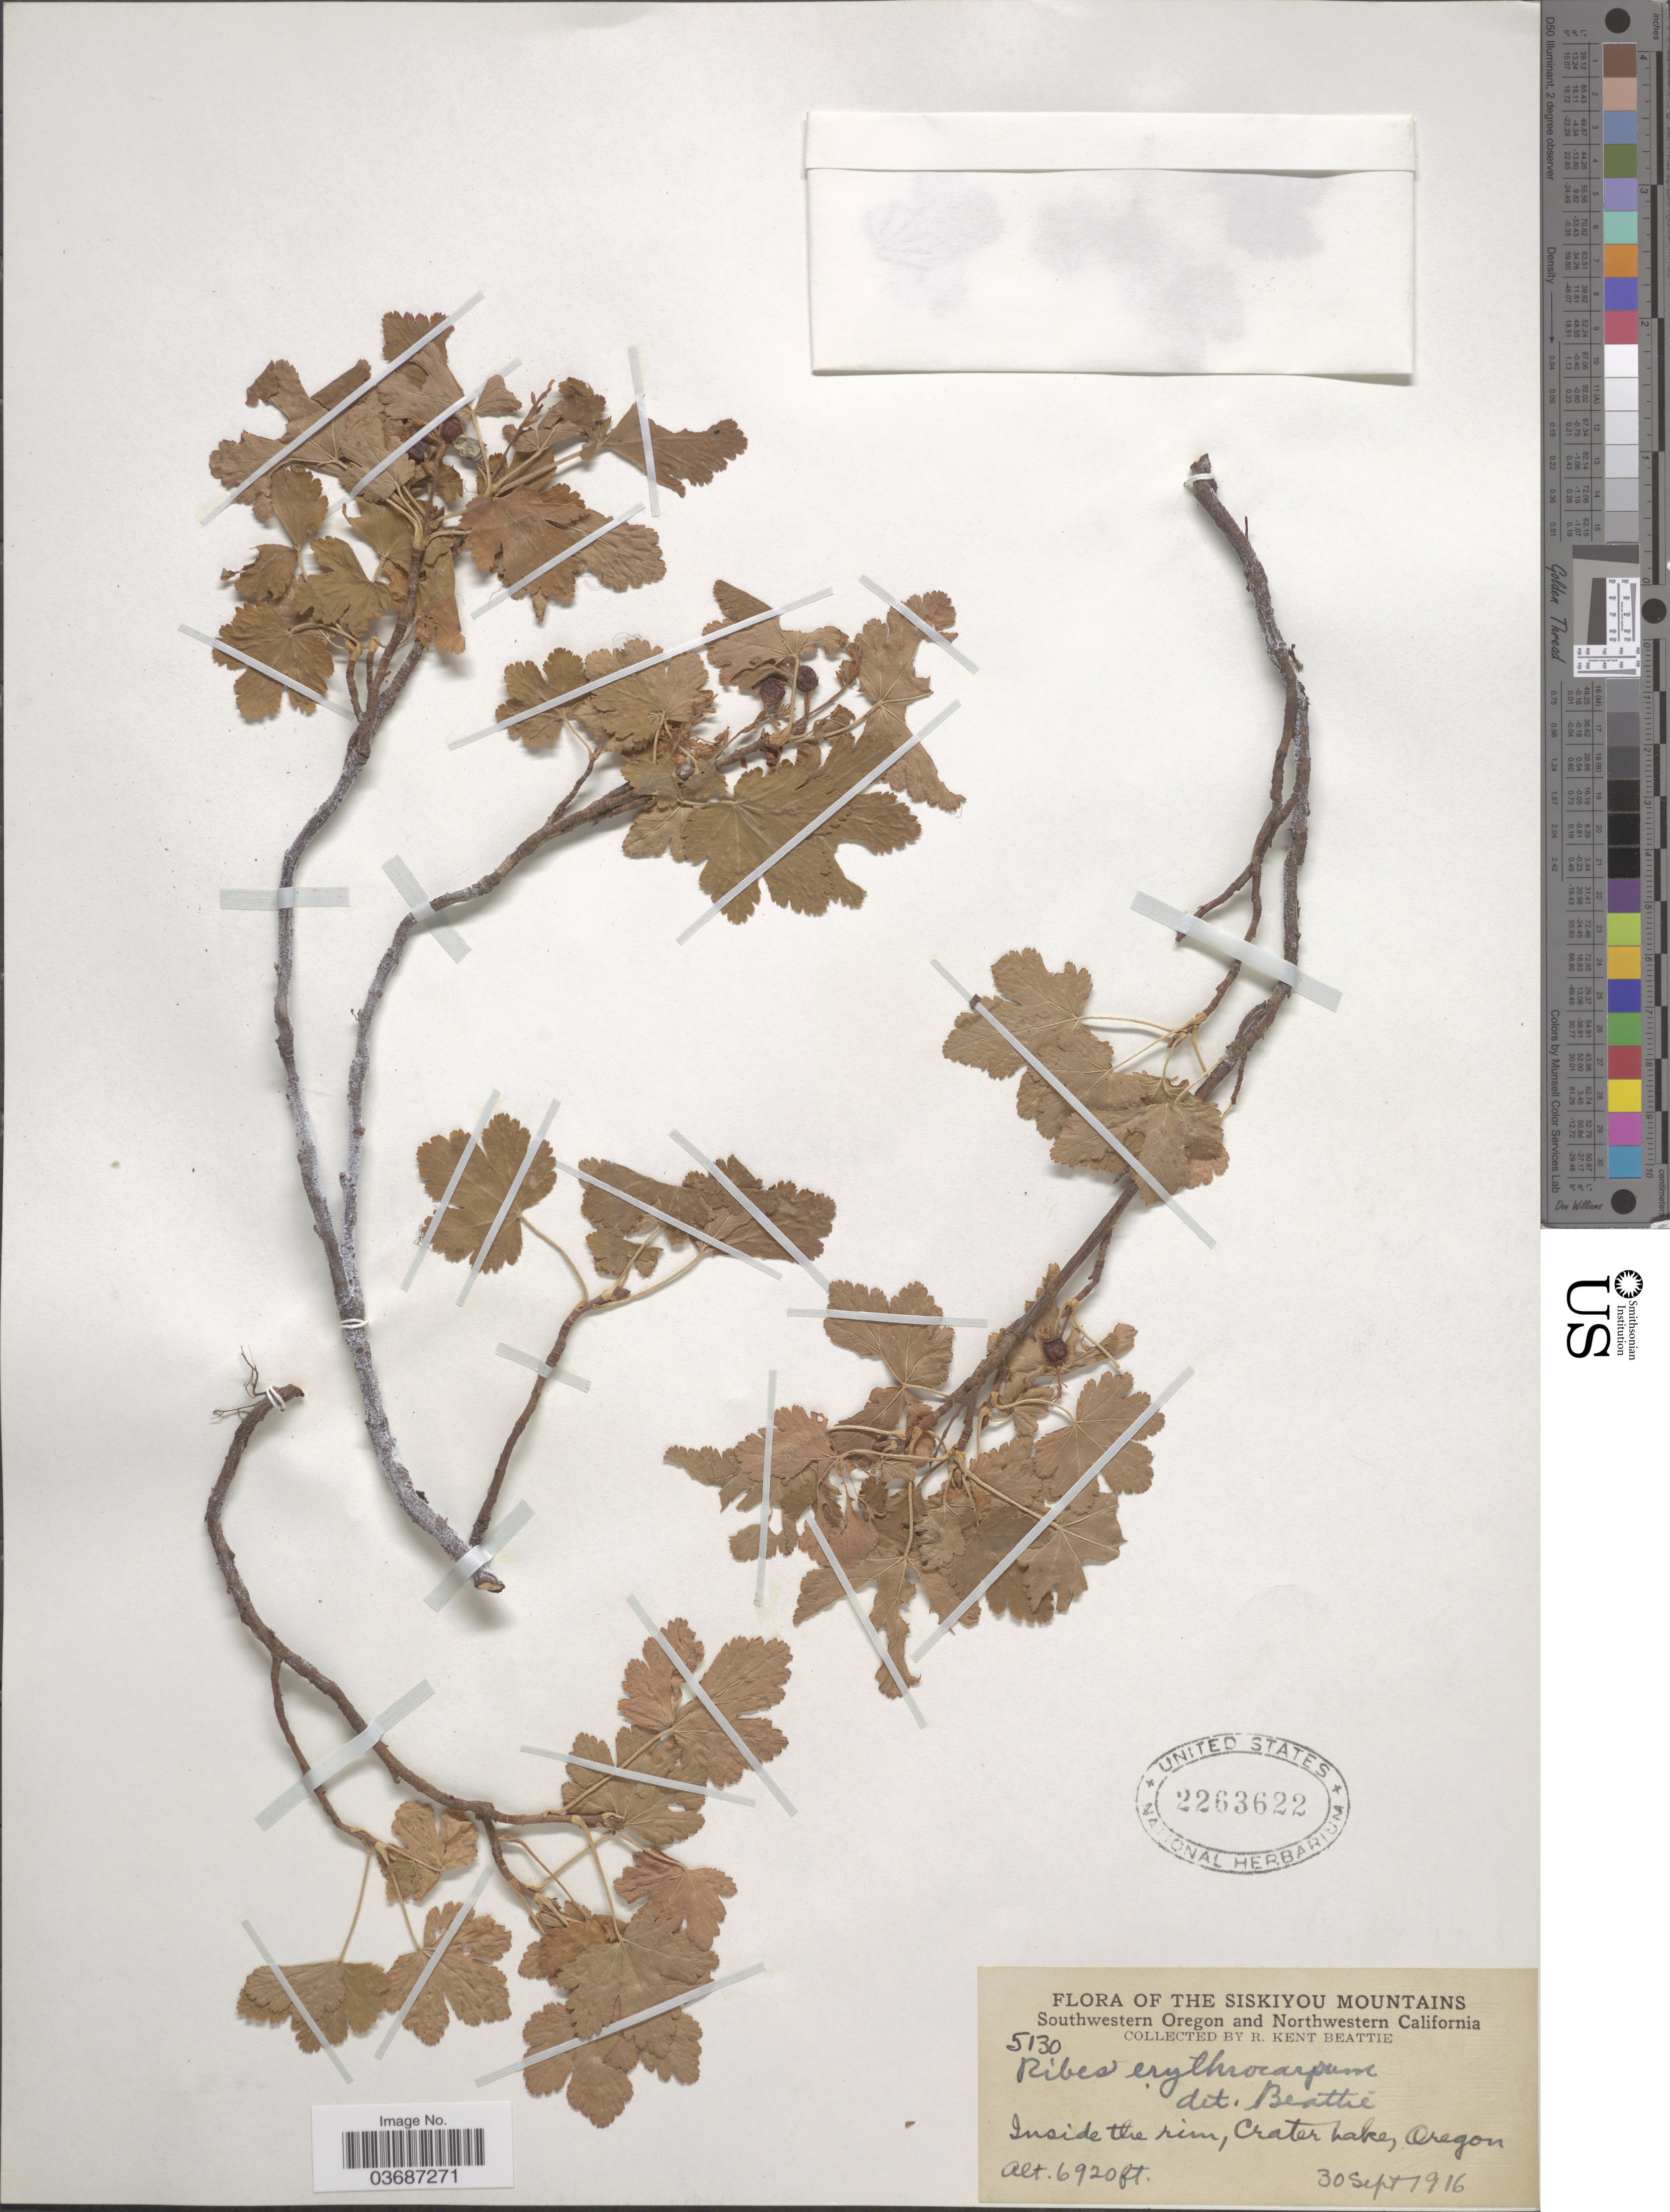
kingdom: Plantae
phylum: Tracheophyta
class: Magnoliopsida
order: Saxifragales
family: Grossulariaceae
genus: Ribes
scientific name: Ribes erythrocarpum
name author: Coville & Leiberg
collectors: R. K. Beattie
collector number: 5130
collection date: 1916-09-30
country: United States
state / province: Oregon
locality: The Siskiyou Mountains. Southwestern Oregon and Northwestern California. Inside the rim, Crater Lake.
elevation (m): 2109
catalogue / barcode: US 2263622